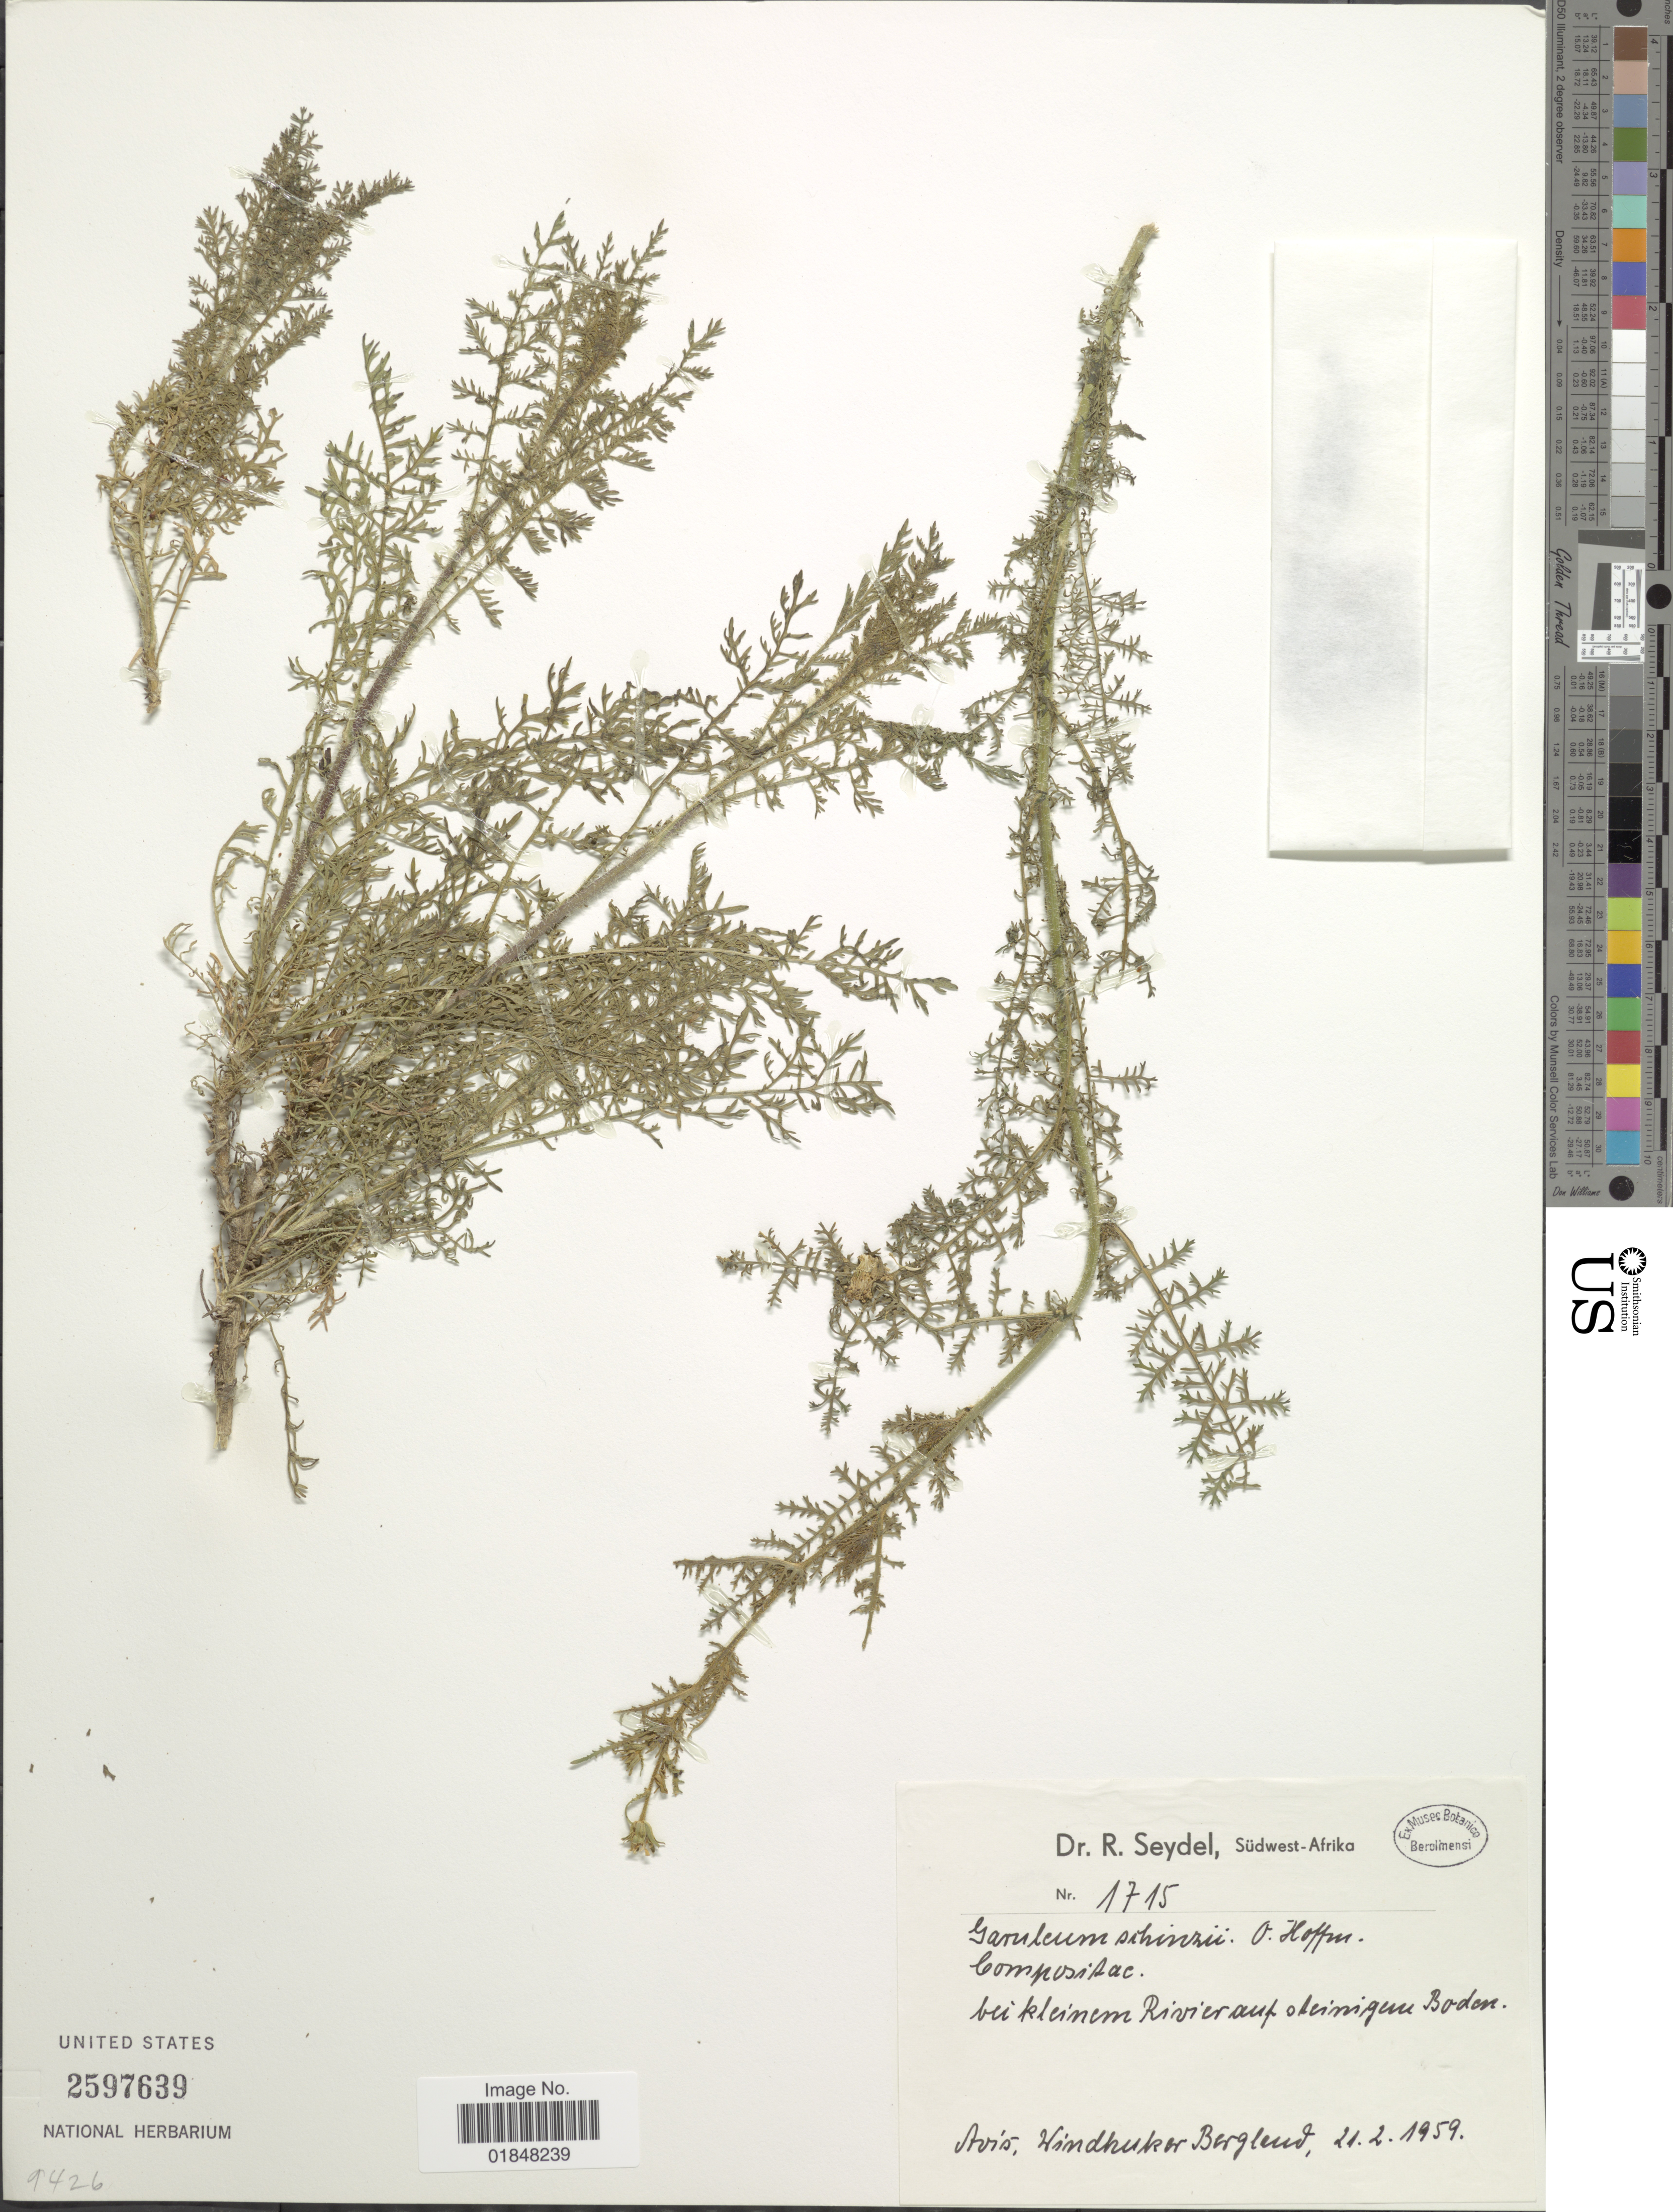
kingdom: Plantae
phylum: Tracheophyta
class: Magnoliopsida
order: Asterales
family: Asteraceae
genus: Garuleum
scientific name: Garuleum schinzii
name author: O. Hoffm.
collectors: R. Seydel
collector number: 1715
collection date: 1959-02-21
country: Namibia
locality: Sudwest Afrika [Southwest Africa], Avis, Windhuker, Bergland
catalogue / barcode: US 2597639